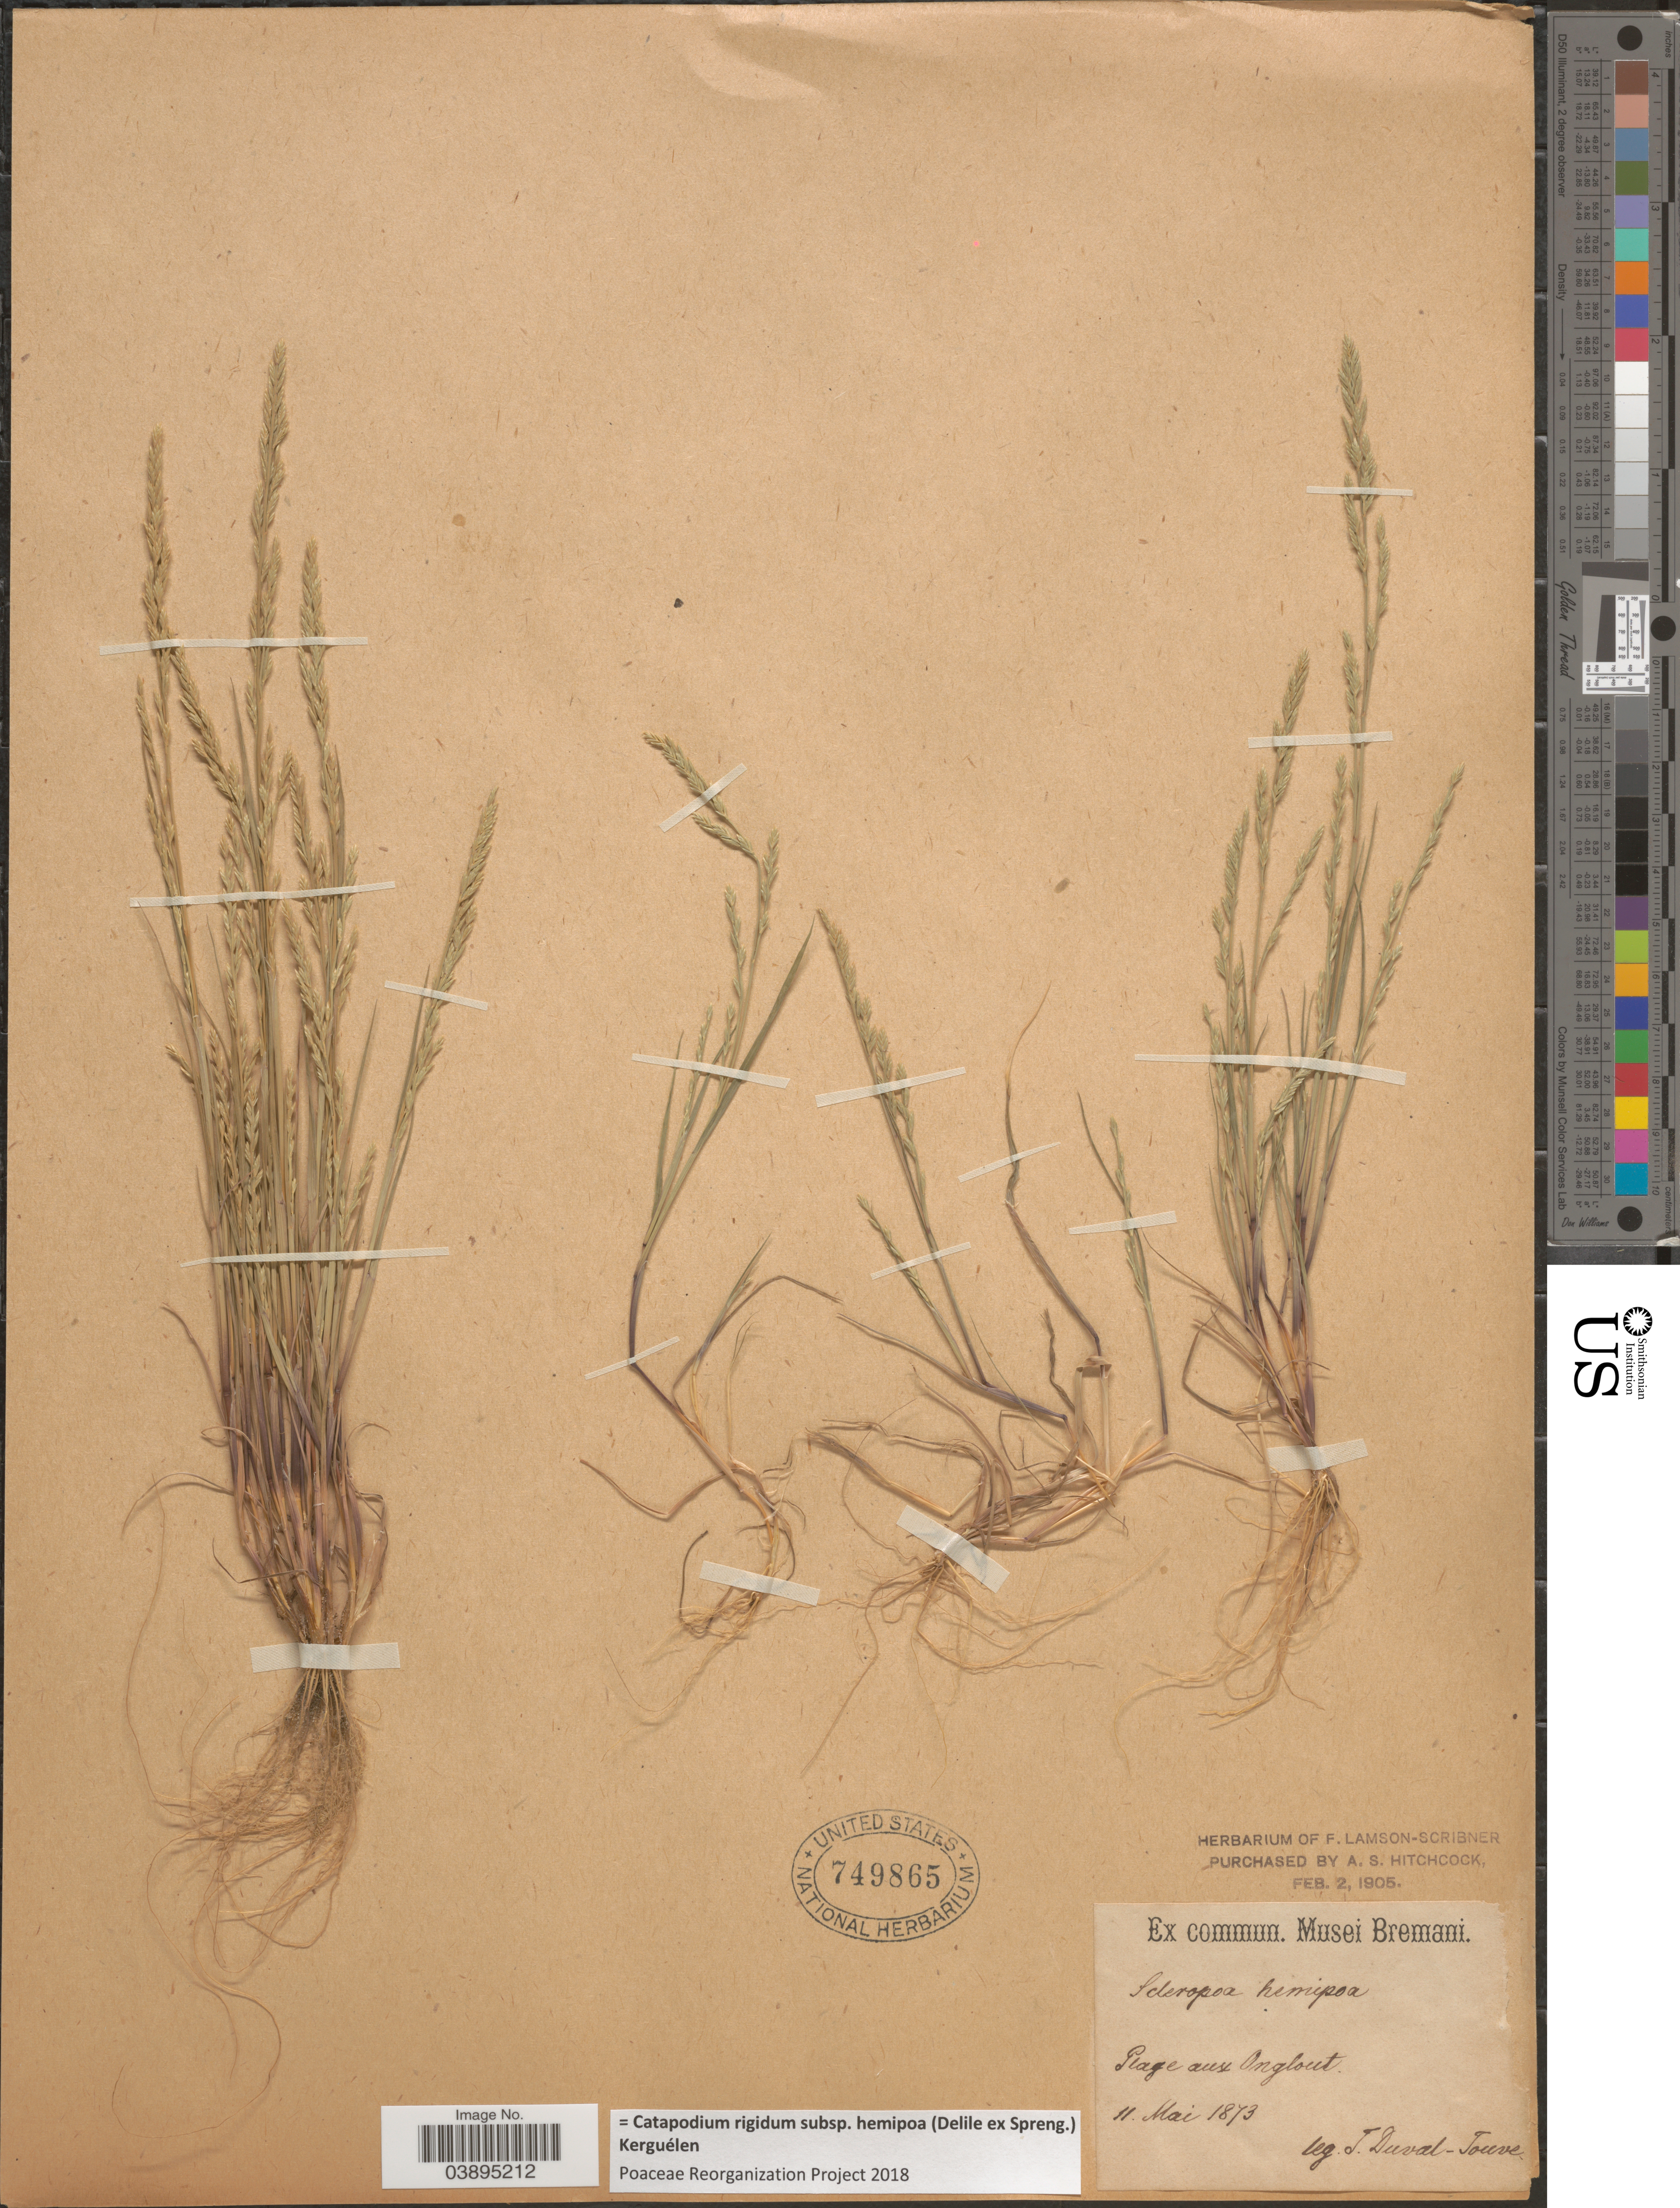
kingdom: Plantae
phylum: Tracheophyta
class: Liliopsida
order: Poales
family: Poaceae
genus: Catapodium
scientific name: Catapodium rigidum subsp. hemipoa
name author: (Delile ex Spreng.) Kerguélen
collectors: J. Duval-Jouve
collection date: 1873-05-11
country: France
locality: Plage aux Onglout.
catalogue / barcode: US 749865